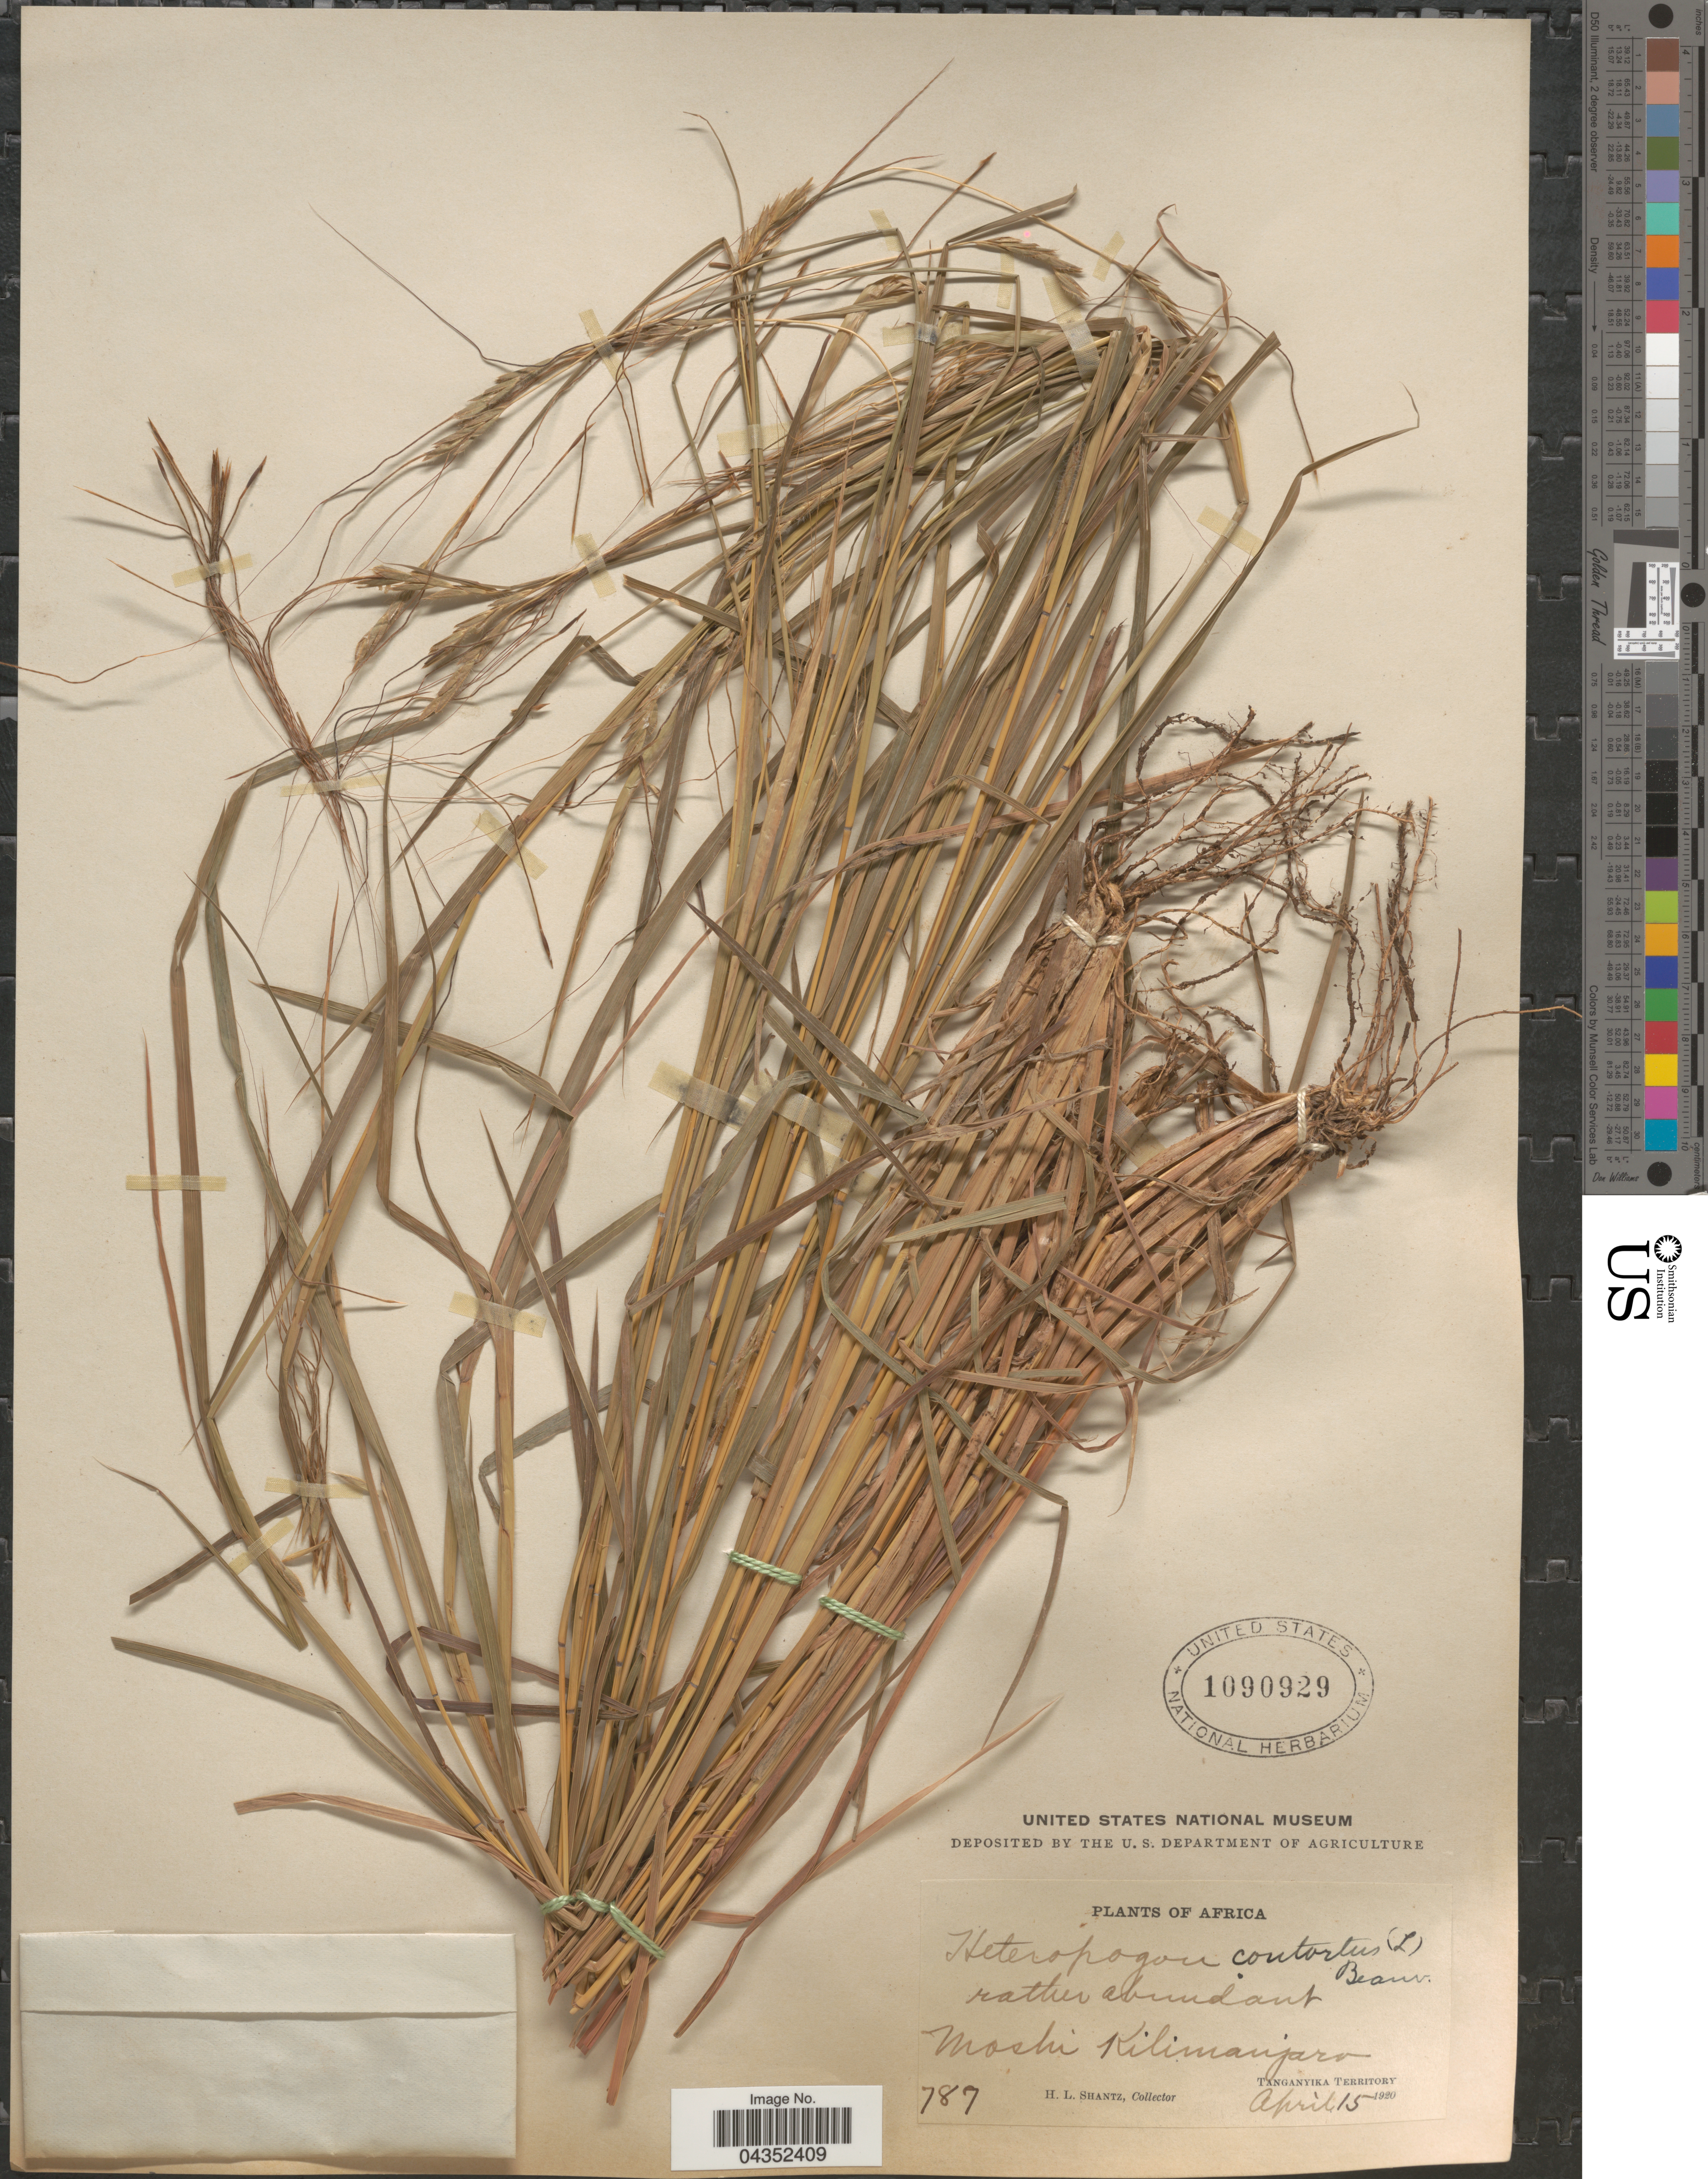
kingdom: Plantae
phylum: Tracheophyta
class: Liliopsida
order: Poales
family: Poaceae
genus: Heteropogon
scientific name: Heteropogon contortus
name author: (L.) P. Beauv. ex Roem. & Schult.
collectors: H. Shantz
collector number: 787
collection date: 1920-04-15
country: Tanzania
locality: Moshi Kilimanjaro. Tanganyika Territory.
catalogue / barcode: US 1090929